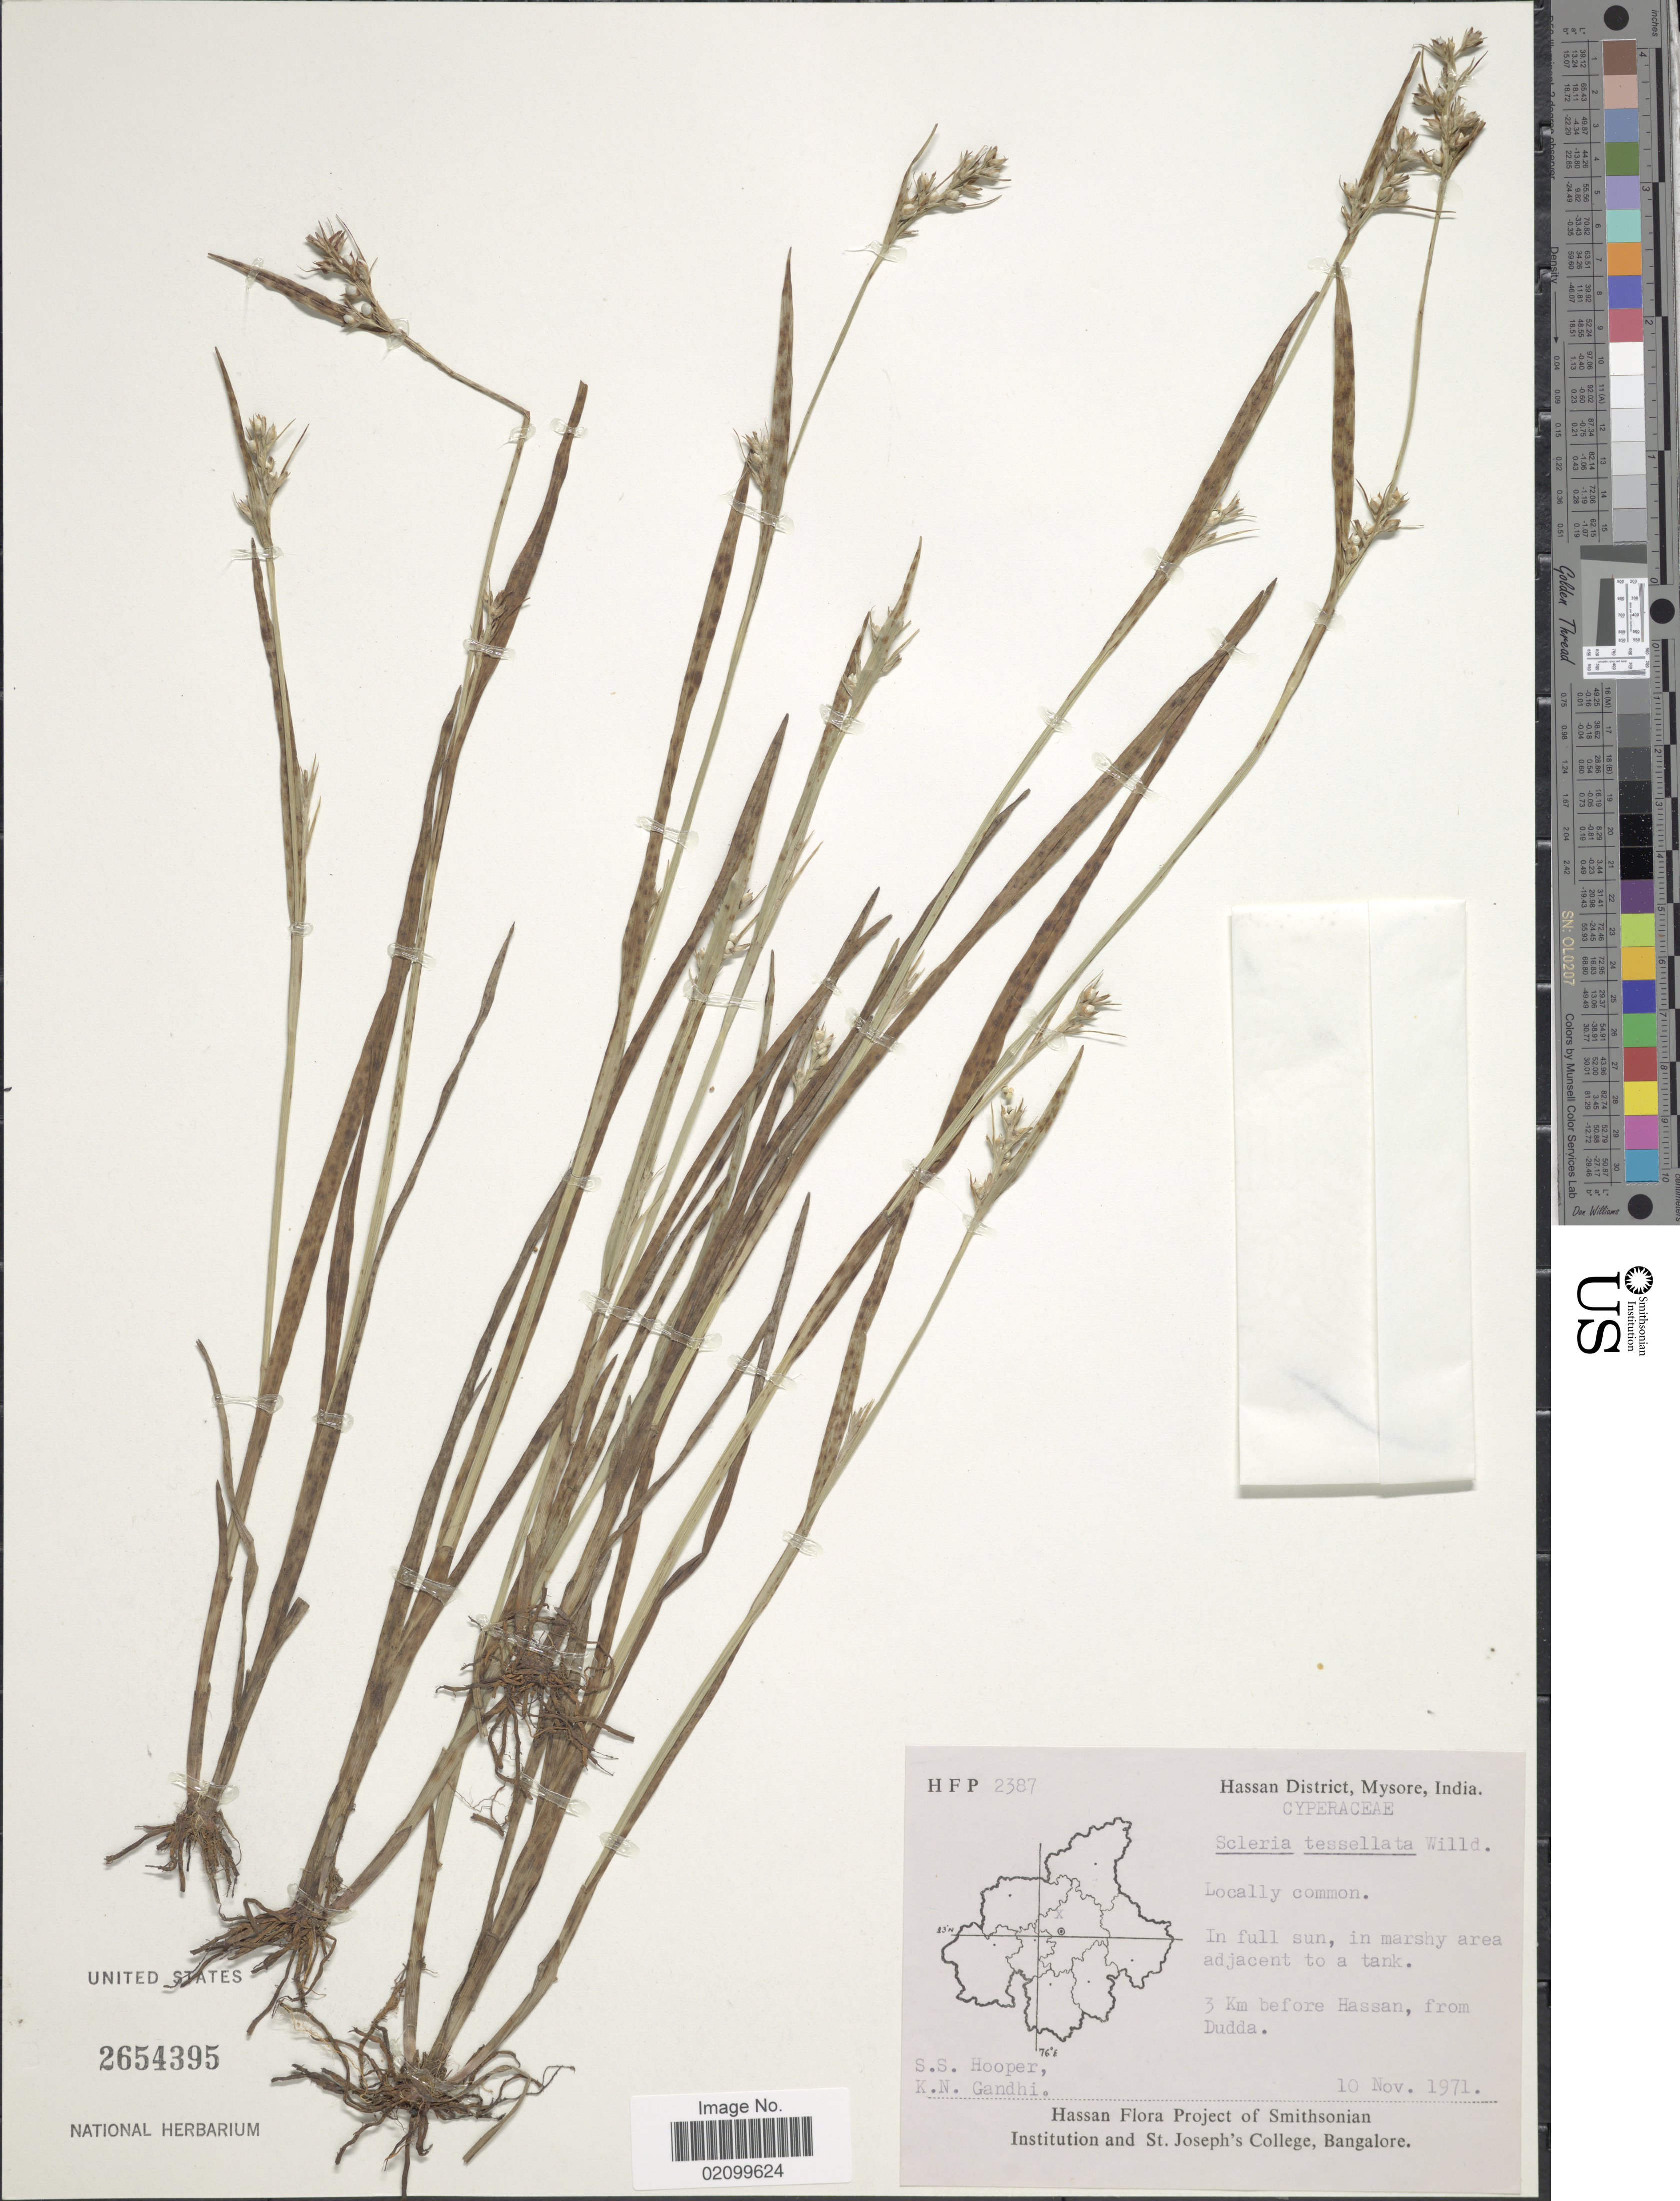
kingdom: Plantae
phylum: Tracheophyta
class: Liliopsida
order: Poales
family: Cyperaceae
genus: Scleria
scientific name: Scleria tessellata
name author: Willd.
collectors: S. S. Hooper & K. N. Gandhi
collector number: HFP2387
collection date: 1971-11-10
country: India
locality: Hassan District, Mysore. 3 Km before Hassan, from Dudda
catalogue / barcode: US 2654395